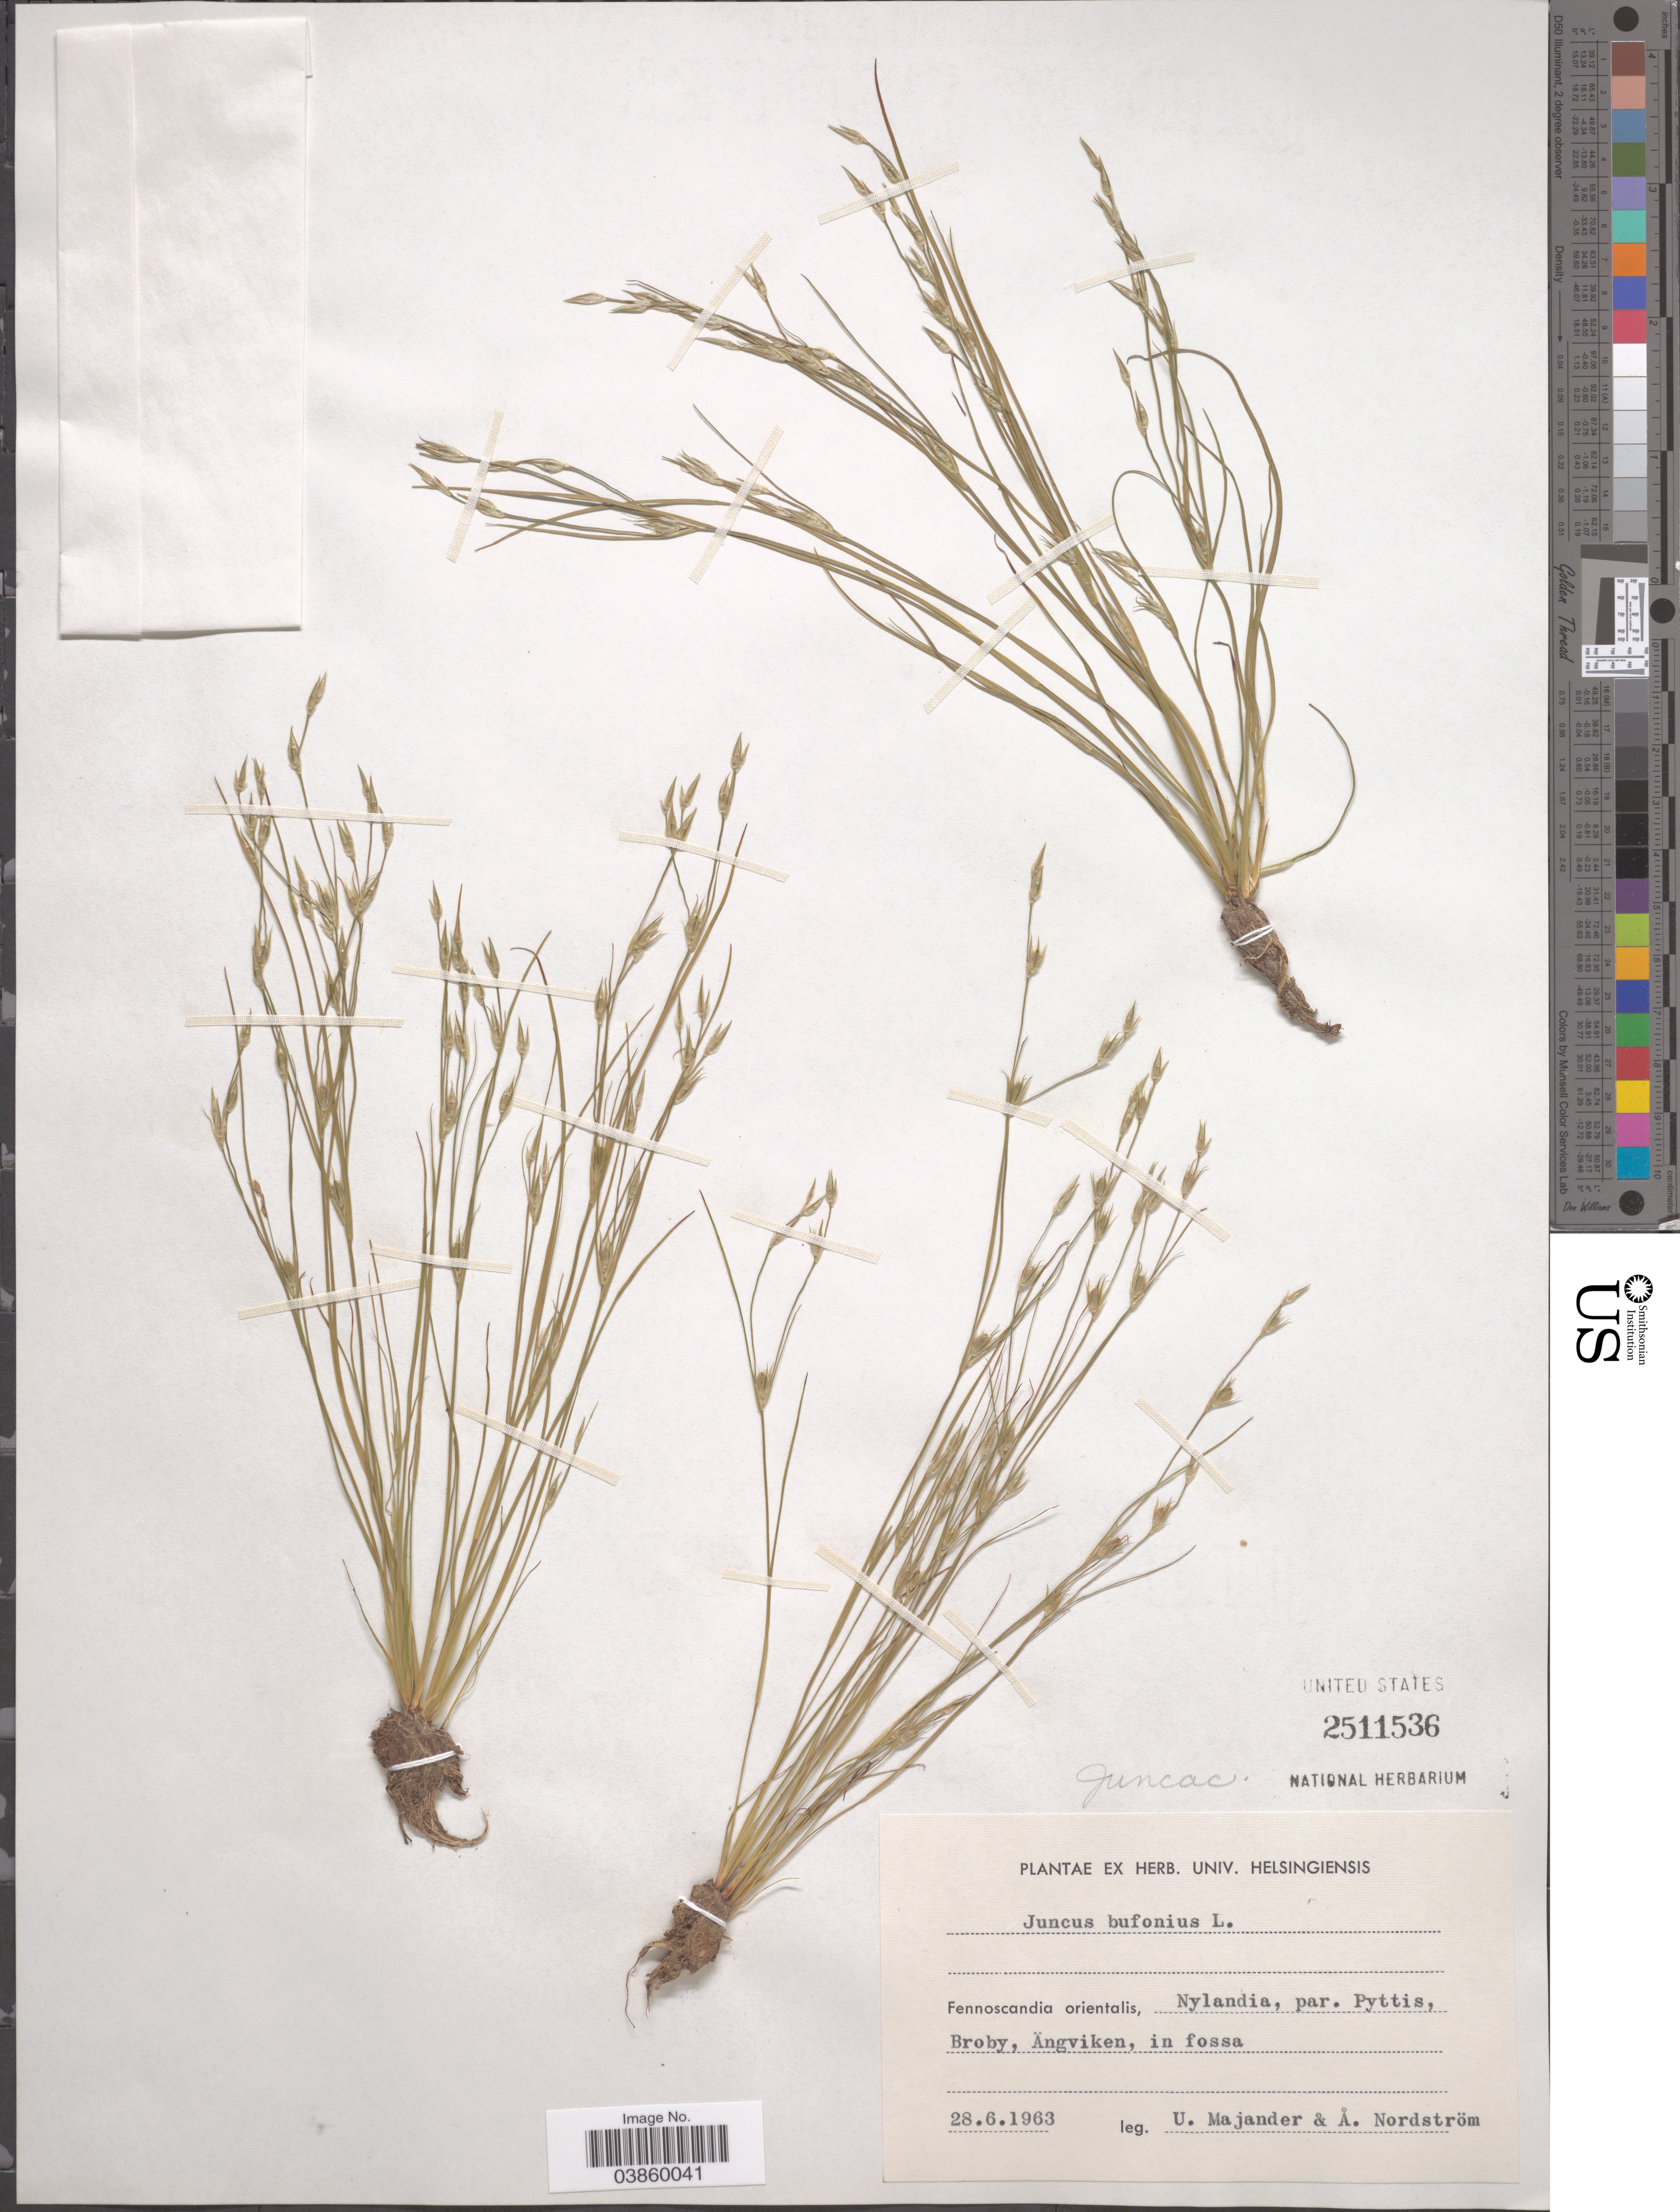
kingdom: Plantae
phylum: Tracheophyta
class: Liliopsida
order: Poales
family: Juncaceae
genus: Juncus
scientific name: Juncus bufonius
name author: L.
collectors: U. Majander & A. Nordström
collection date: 1963-06-28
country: Finland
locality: Fennoscandia orientalis, Nylandia, par. Pyttis, Broby, Ängviken, in fossa.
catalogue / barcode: US 2511536